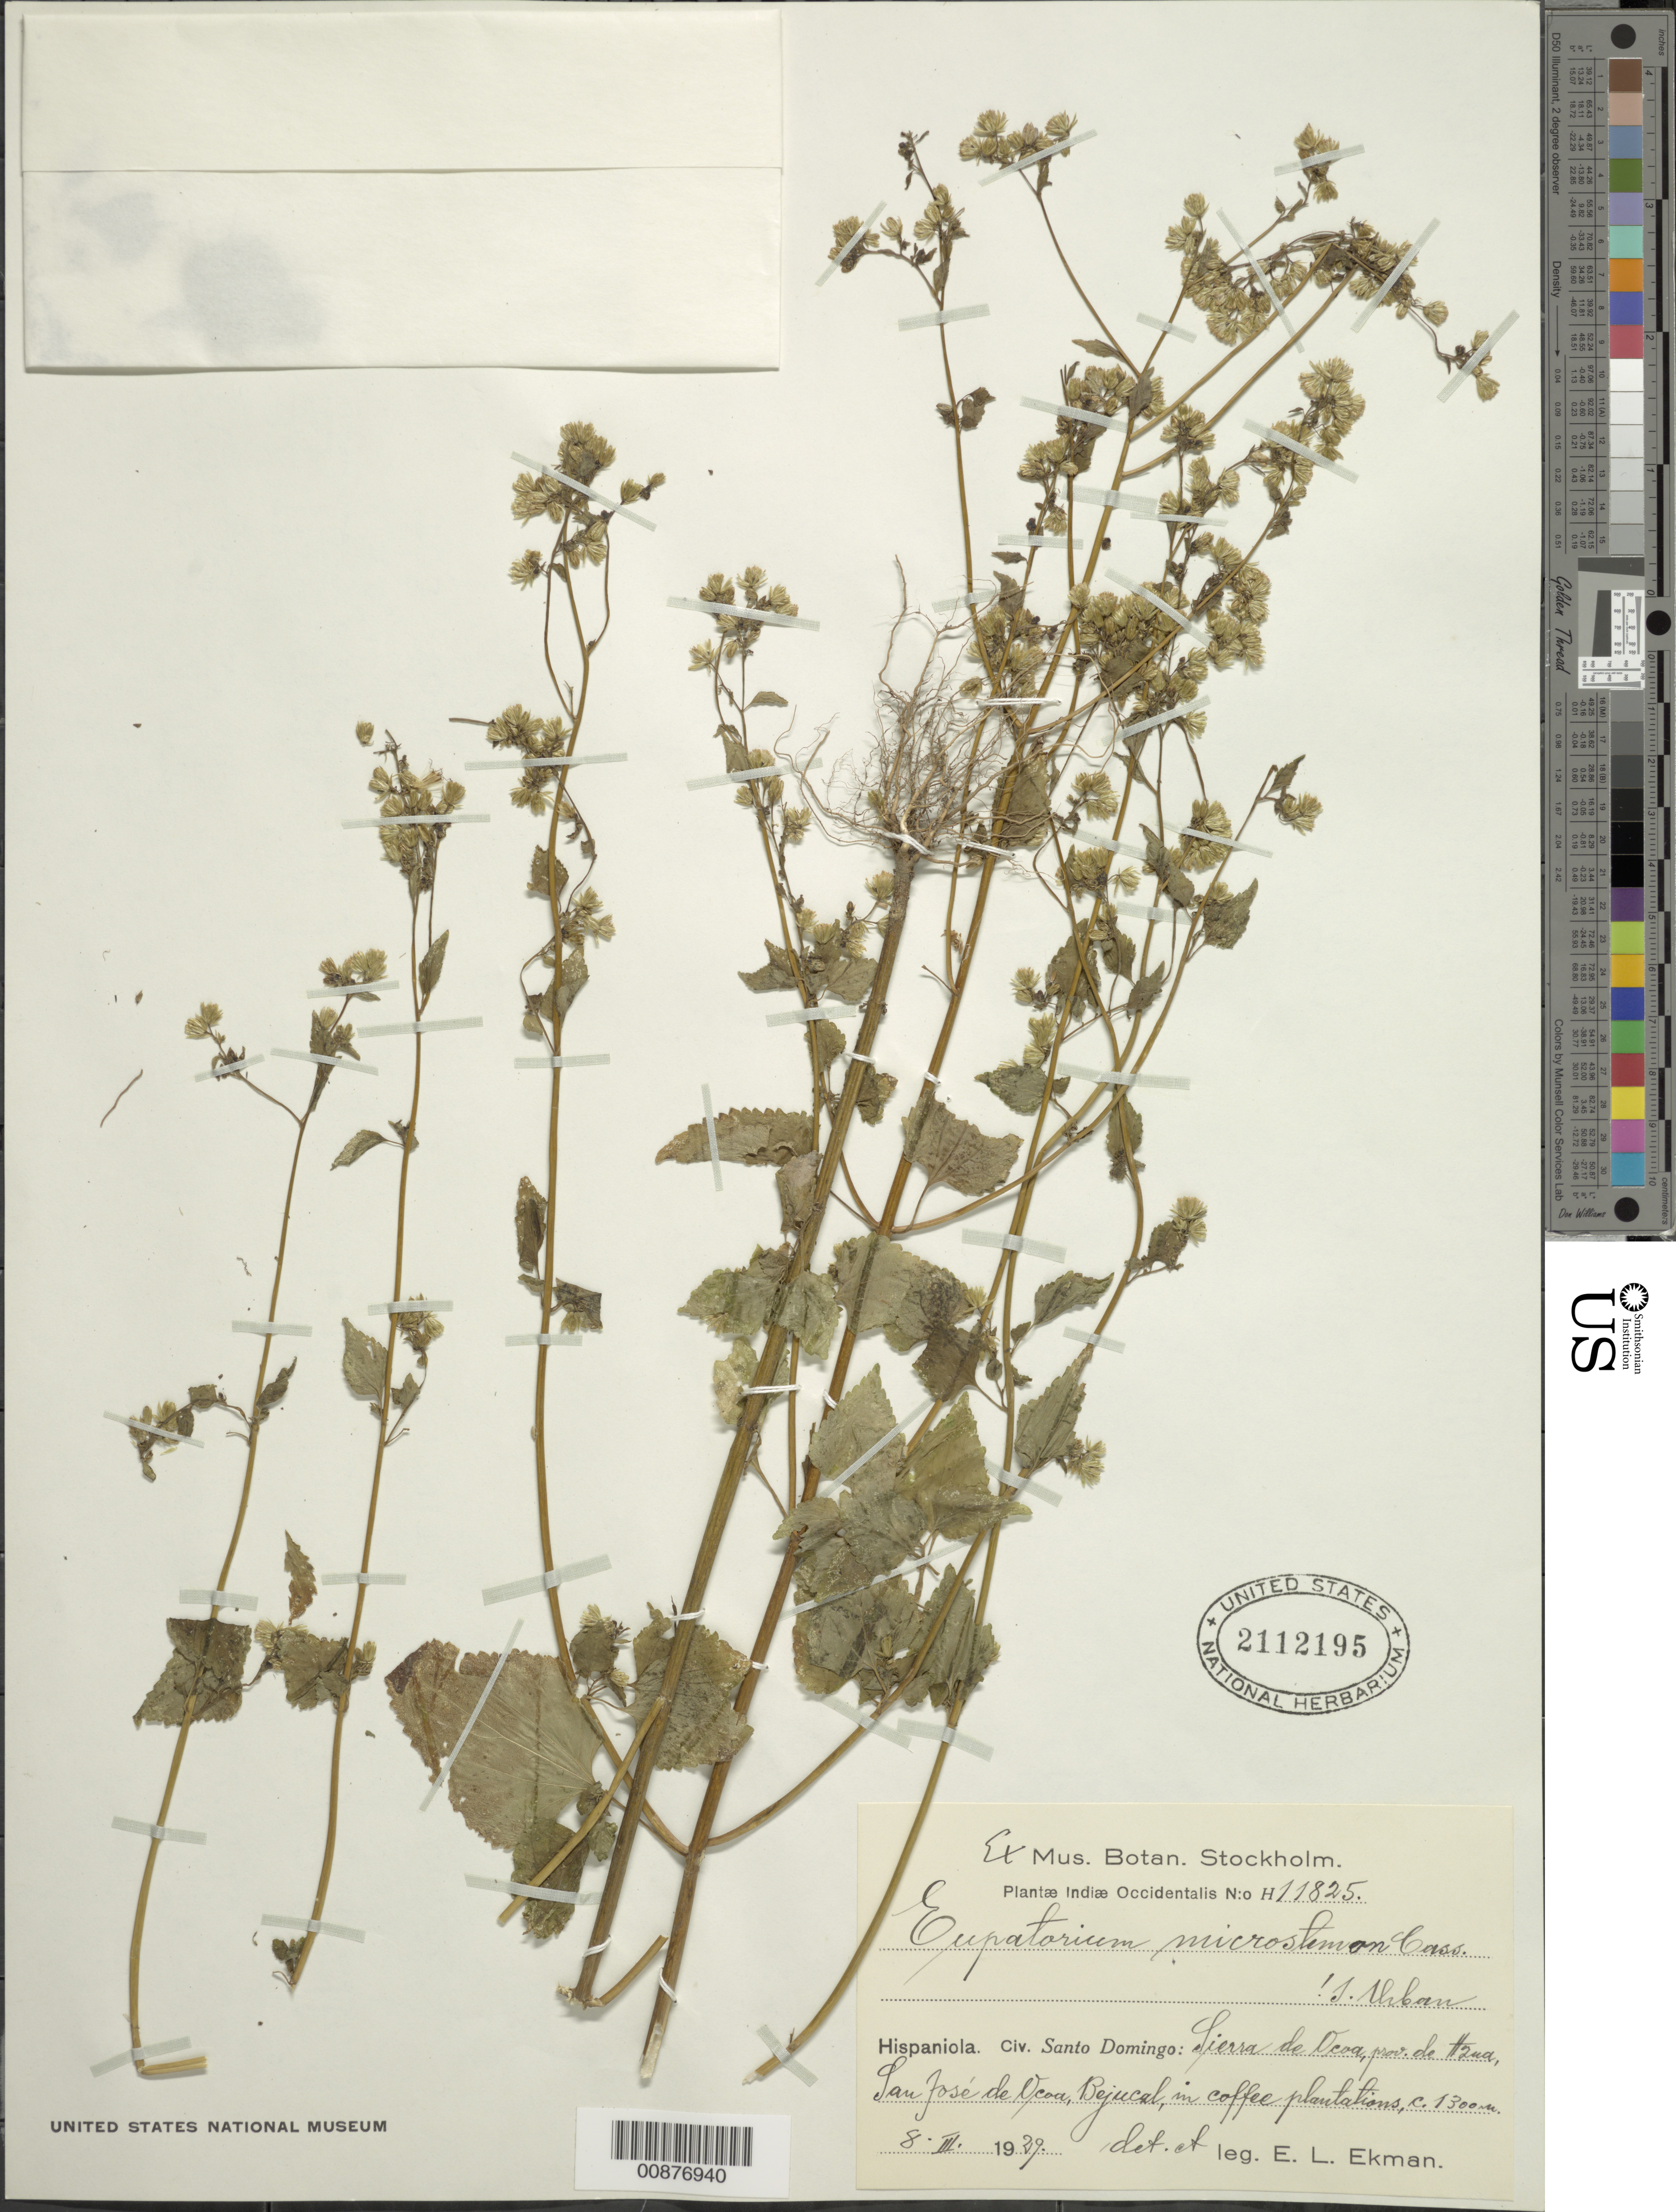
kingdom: Plantae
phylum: Tracheophyta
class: Magnoliopsida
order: Asterales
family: Asteraceae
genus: Fleischmannia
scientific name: Fleischmannia microstemon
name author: (Cass.) R.M. King & H. Rob.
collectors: E. L. Ekman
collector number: H 11825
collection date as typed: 08 Mar 1929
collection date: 1929-03-08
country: Dominican Republic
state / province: Barahona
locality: Sierra de Ocoa, San José de Ocoa, Bejucal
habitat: Coffee plantations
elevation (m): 1300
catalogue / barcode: US 2112195